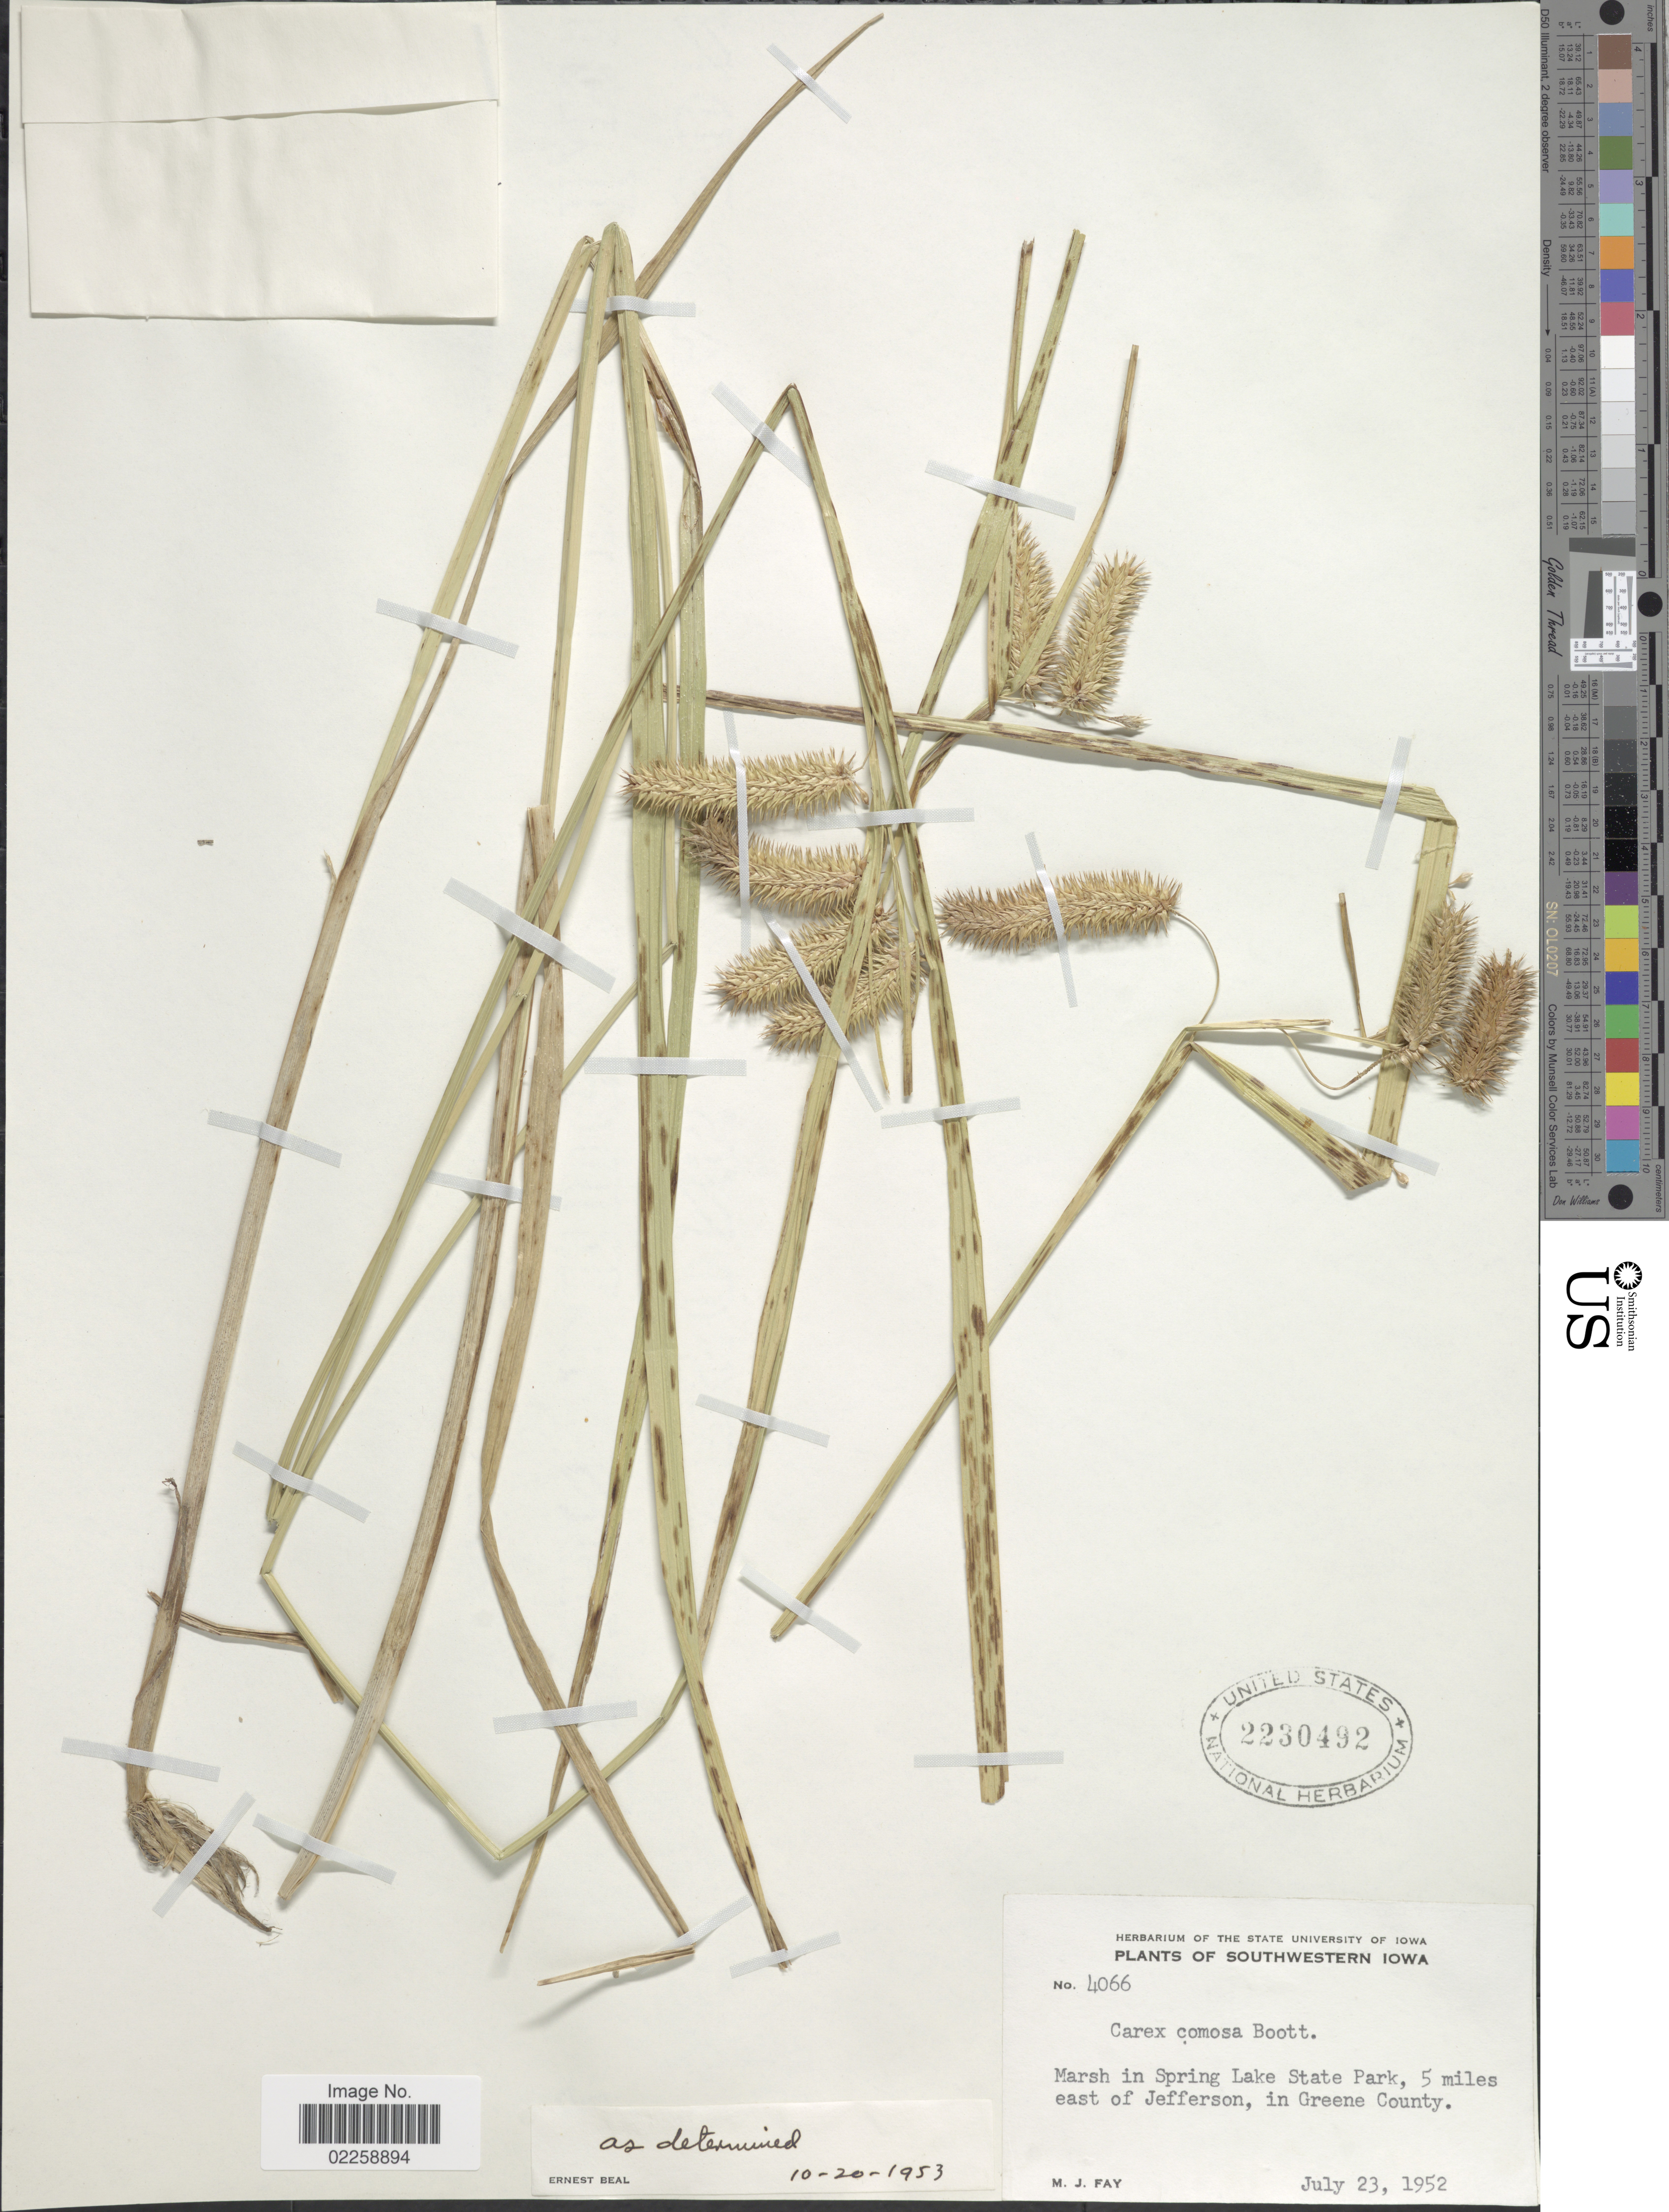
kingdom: Plantae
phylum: Tracheophyta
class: Liliopsida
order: Poales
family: Cyperaceae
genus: Carex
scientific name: Carex comosa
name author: Boott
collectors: M. Fay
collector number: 4066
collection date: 1952-07-23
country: United States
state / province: Iowa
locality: Southwestern Iowa, Marsh in Spring Lake State Park, 5 miles east of Jefferson, in Greene County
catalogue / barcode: US 2230492